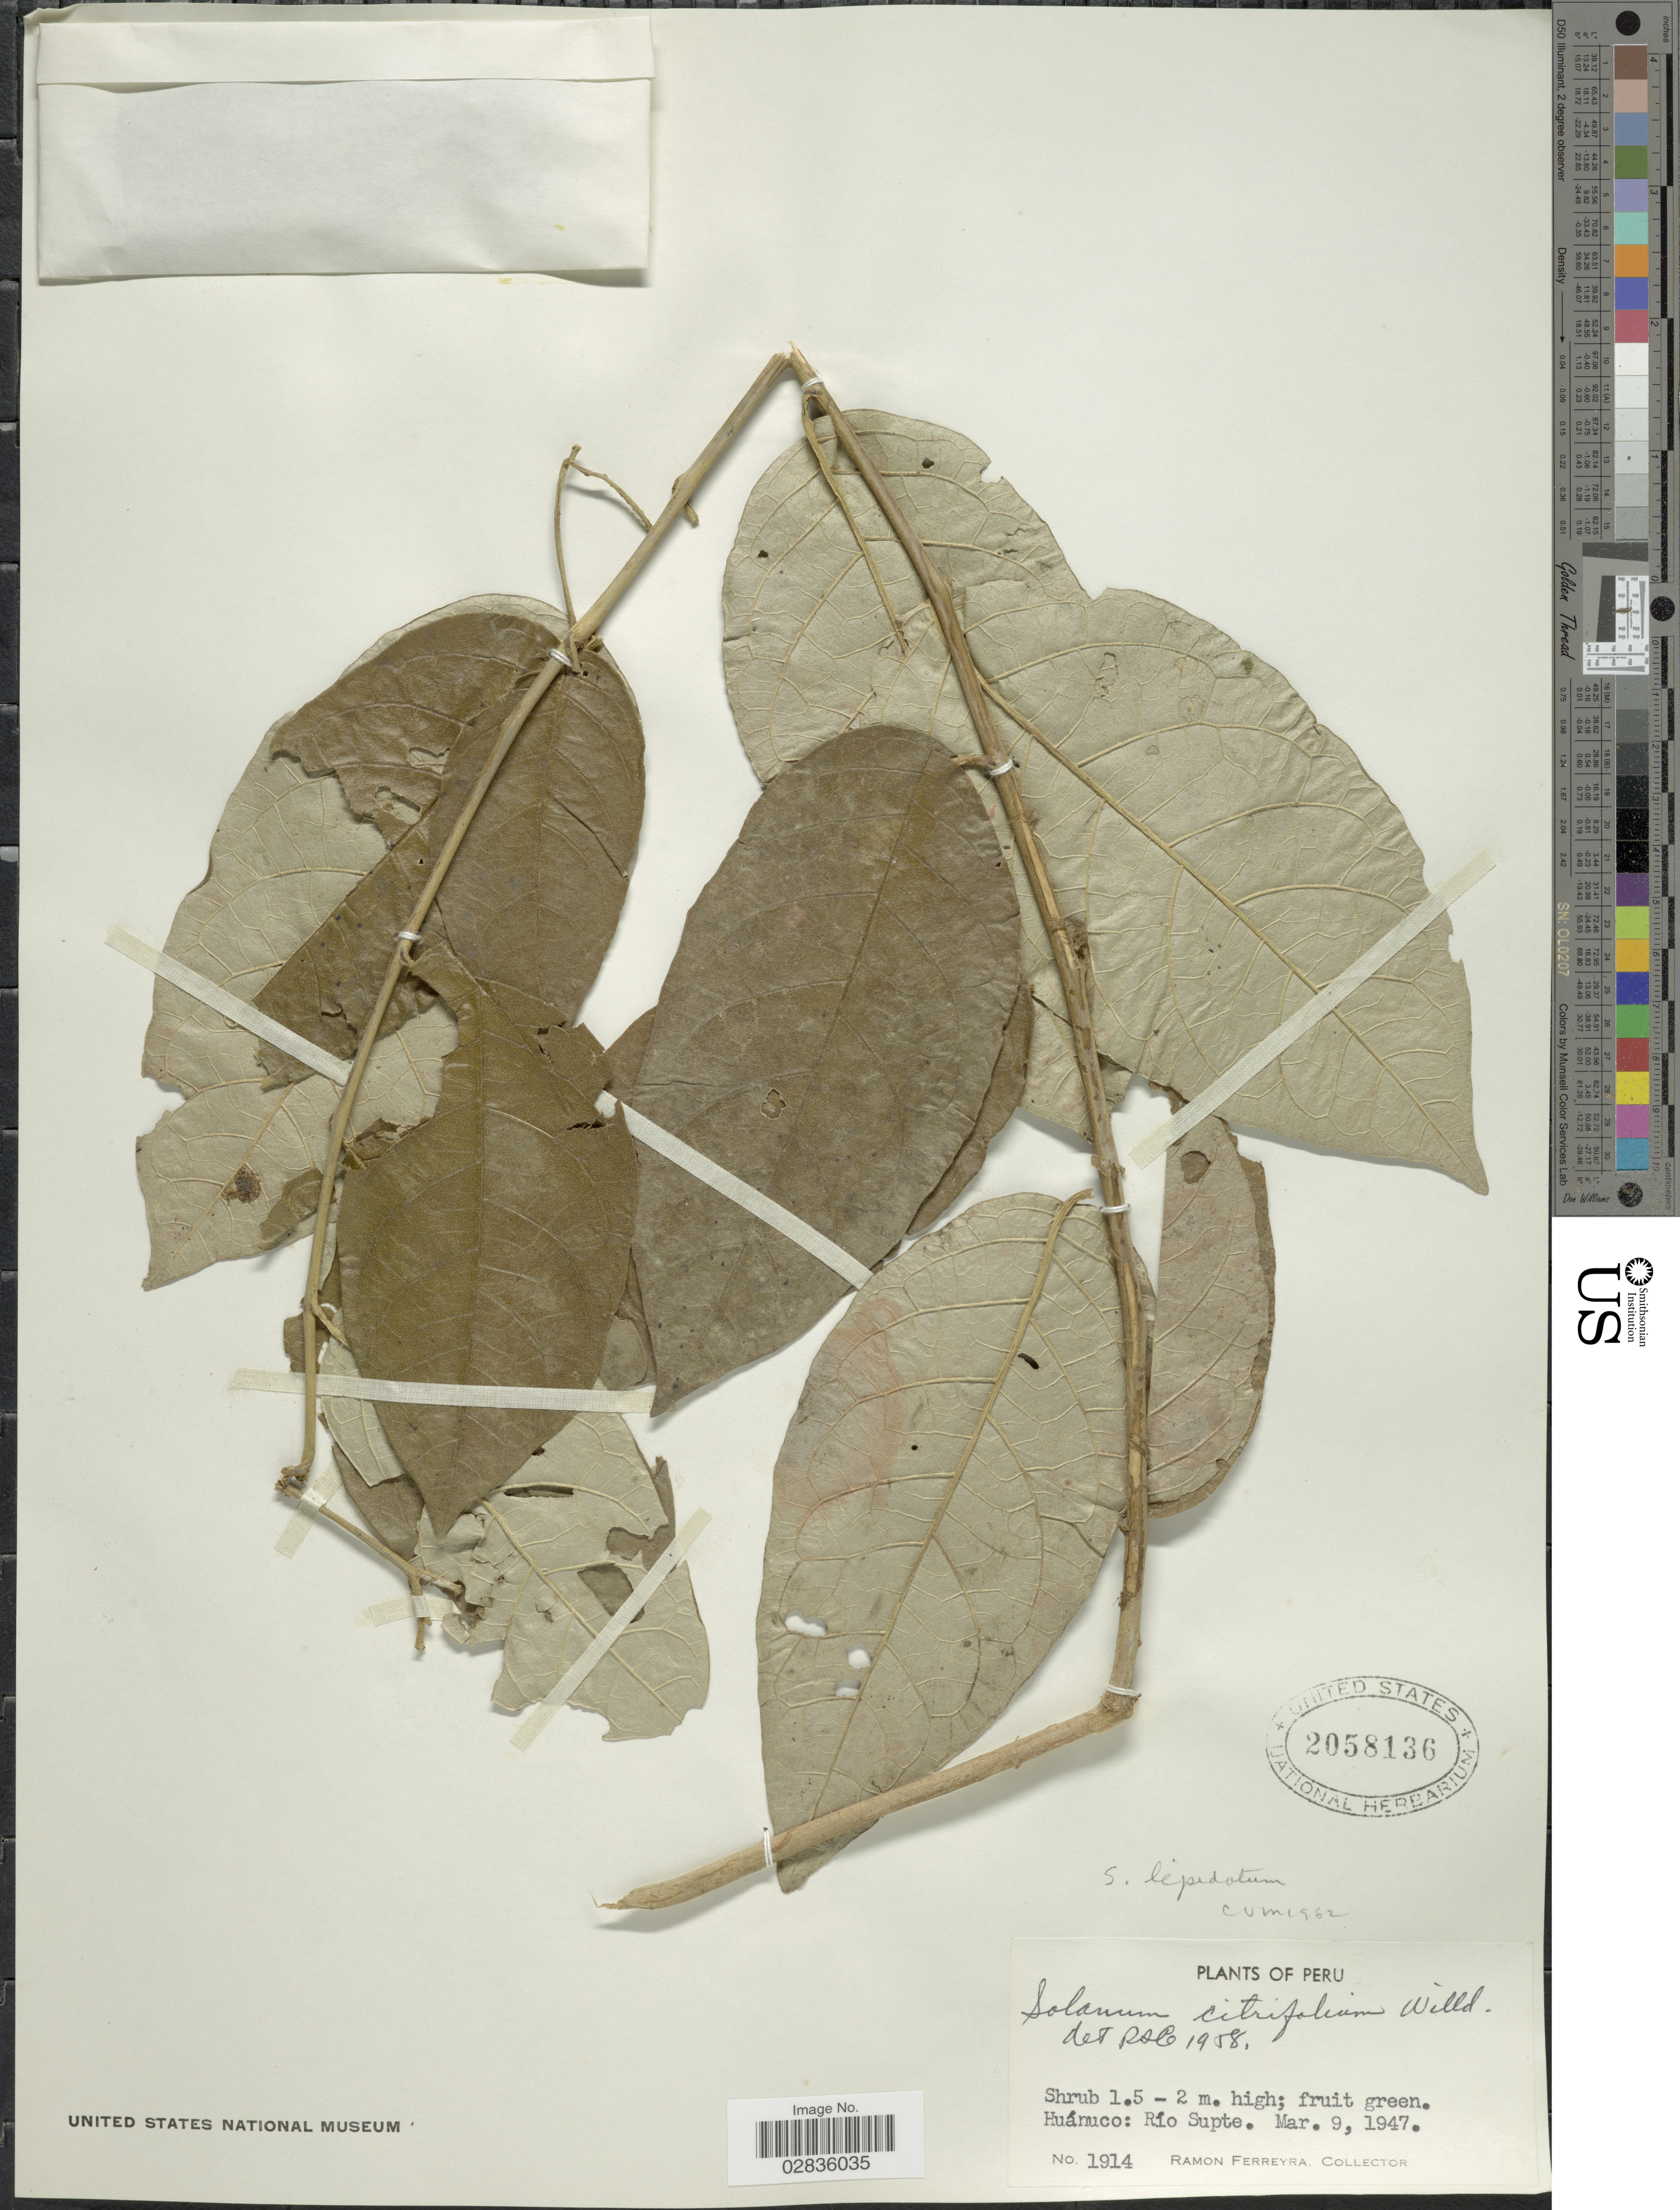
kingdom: Plantae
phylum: Tracheophyta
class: Magnoliopsida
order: Solanales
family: Solanaceae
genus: Solanum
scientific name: Solanum lepidotum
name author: Humb. & Bonpl. ex Dunal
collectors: R. A. Ferreyra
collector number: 1914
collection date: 1947-03-09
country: Peru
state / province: Huánuco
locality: Río Supte.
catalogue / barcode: US 2058136